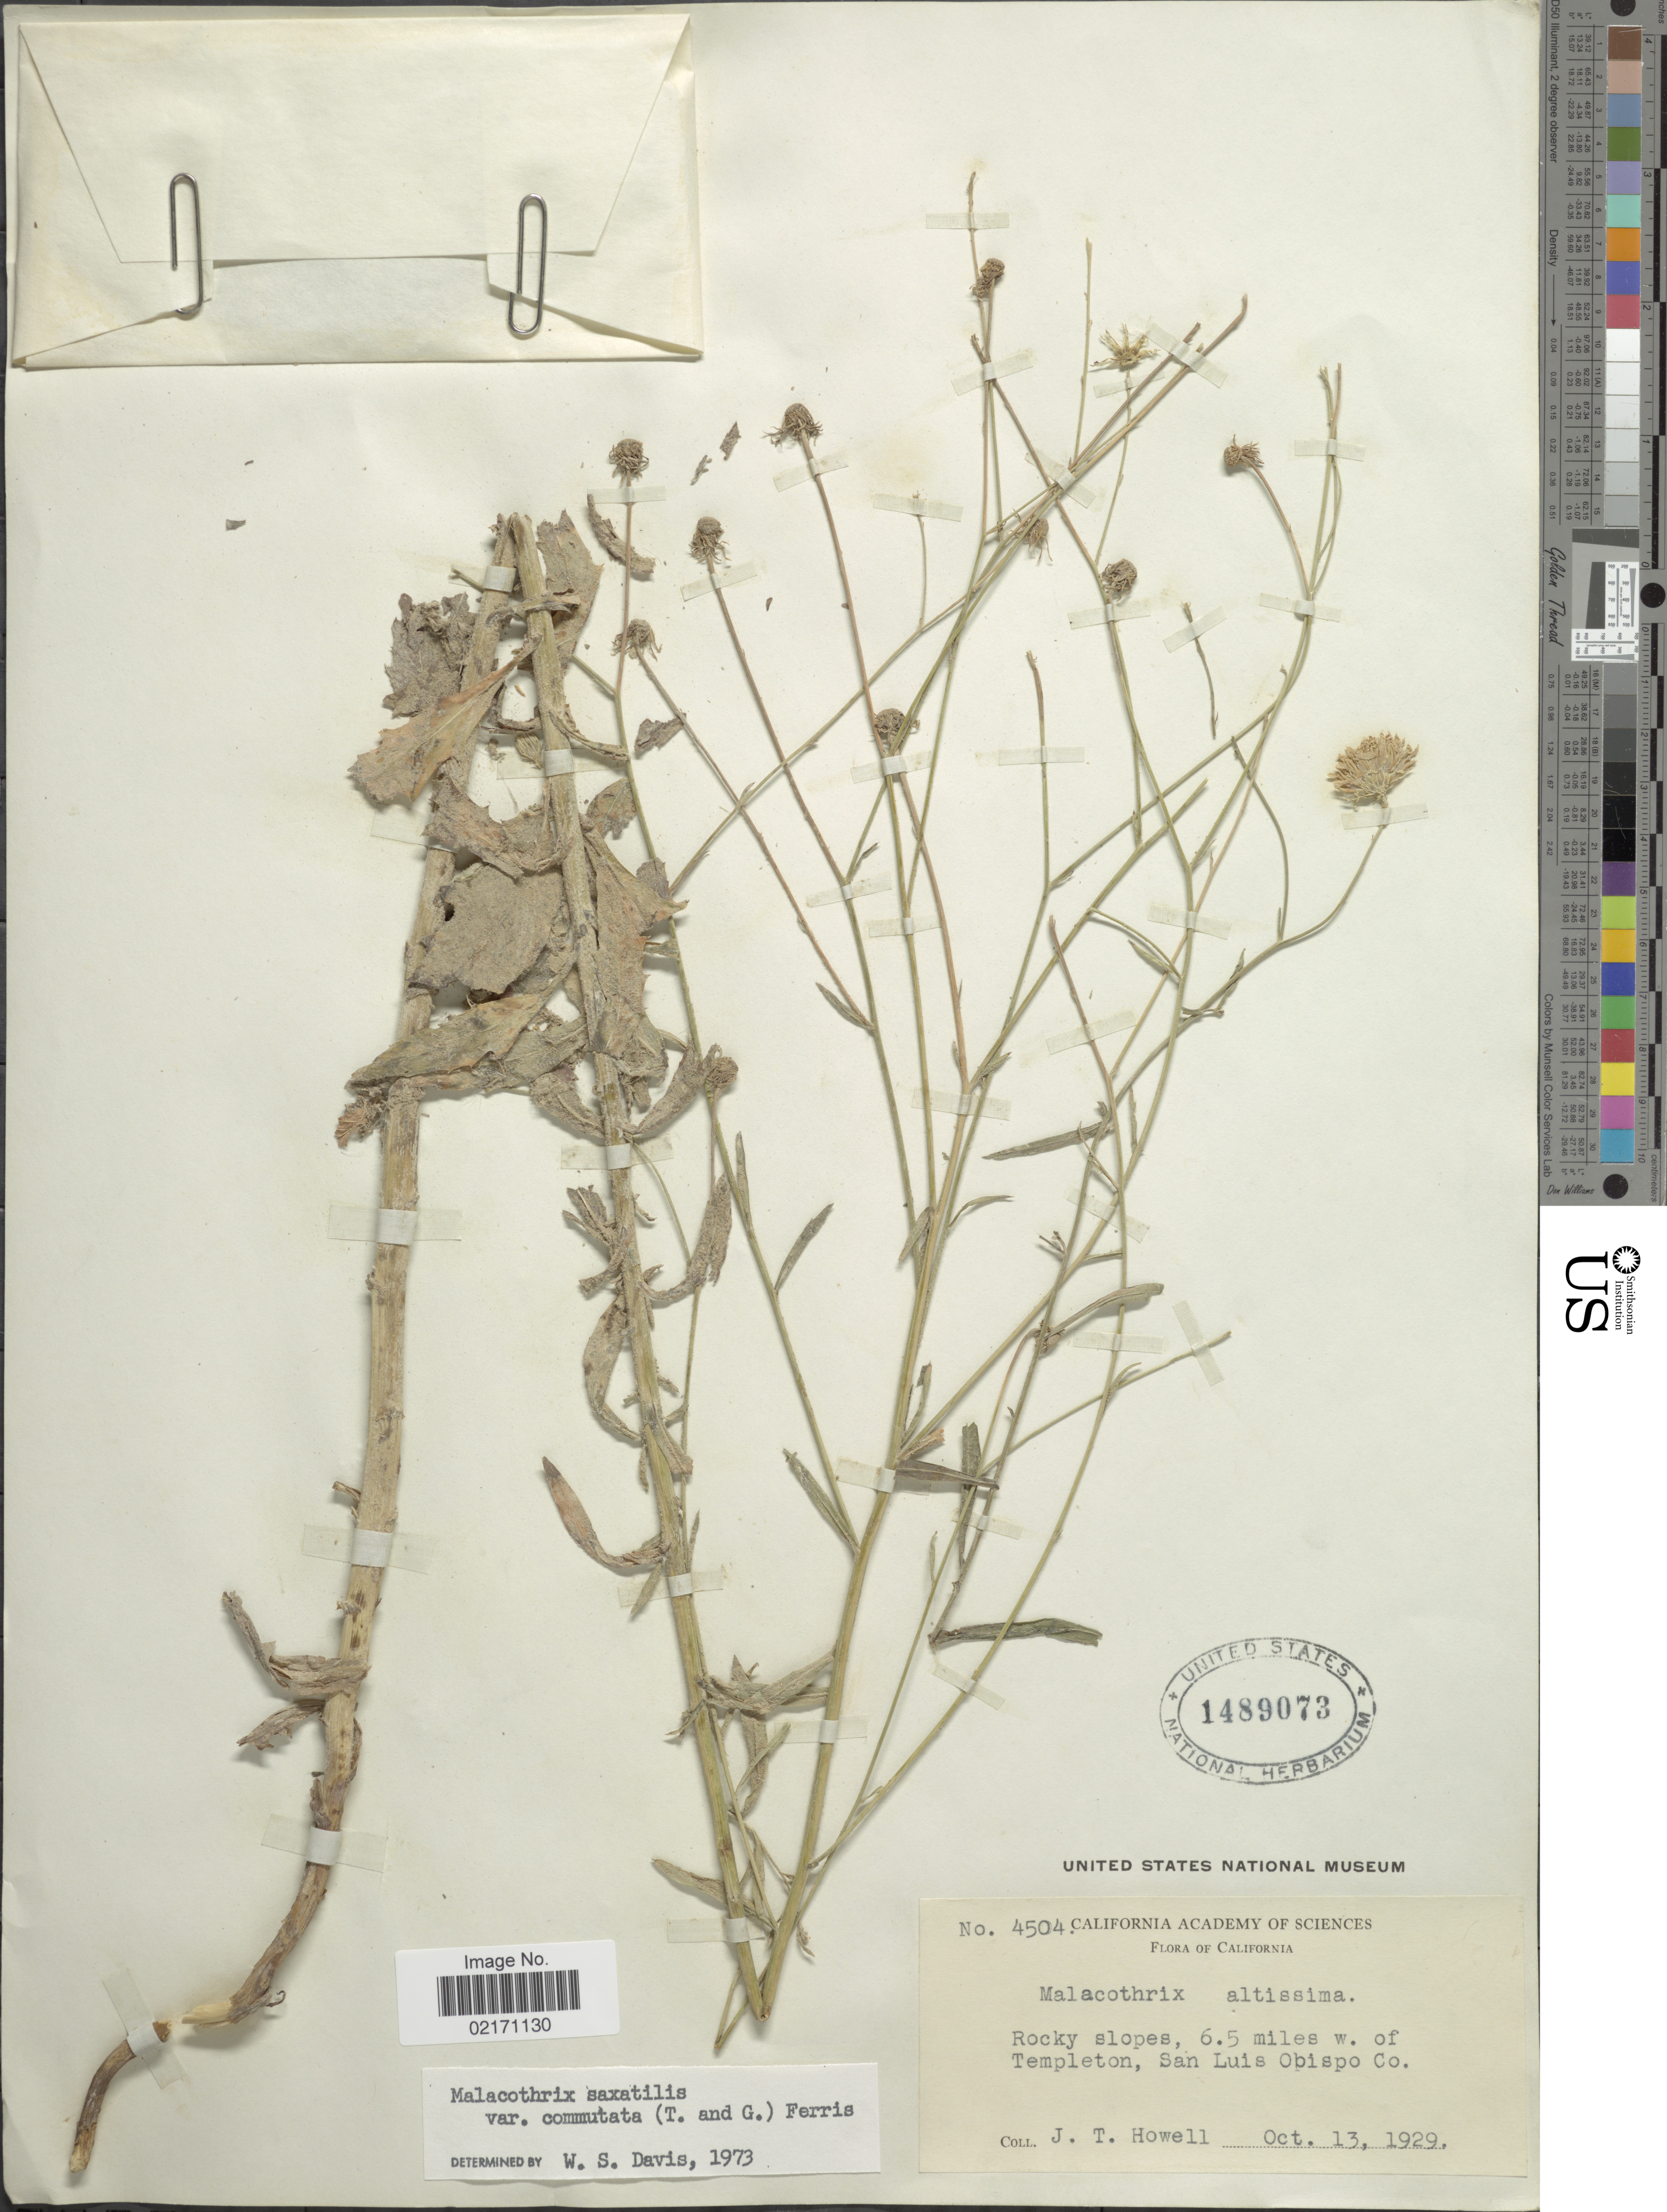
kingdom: Plantae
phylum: Tracheophyta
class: Magnoliopsida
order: Asterales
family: Asteraceae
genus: Malacothrix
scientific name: Malacothrix saxatilis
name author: Torr. & A. Gray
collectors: J. T. Howell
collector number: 4504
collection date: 1929-10-13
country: United States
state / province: California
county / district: San Luis Obispo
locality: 6.5 miles w. of Templeton, San Luis Obispo Co.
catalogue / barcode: US 1489073